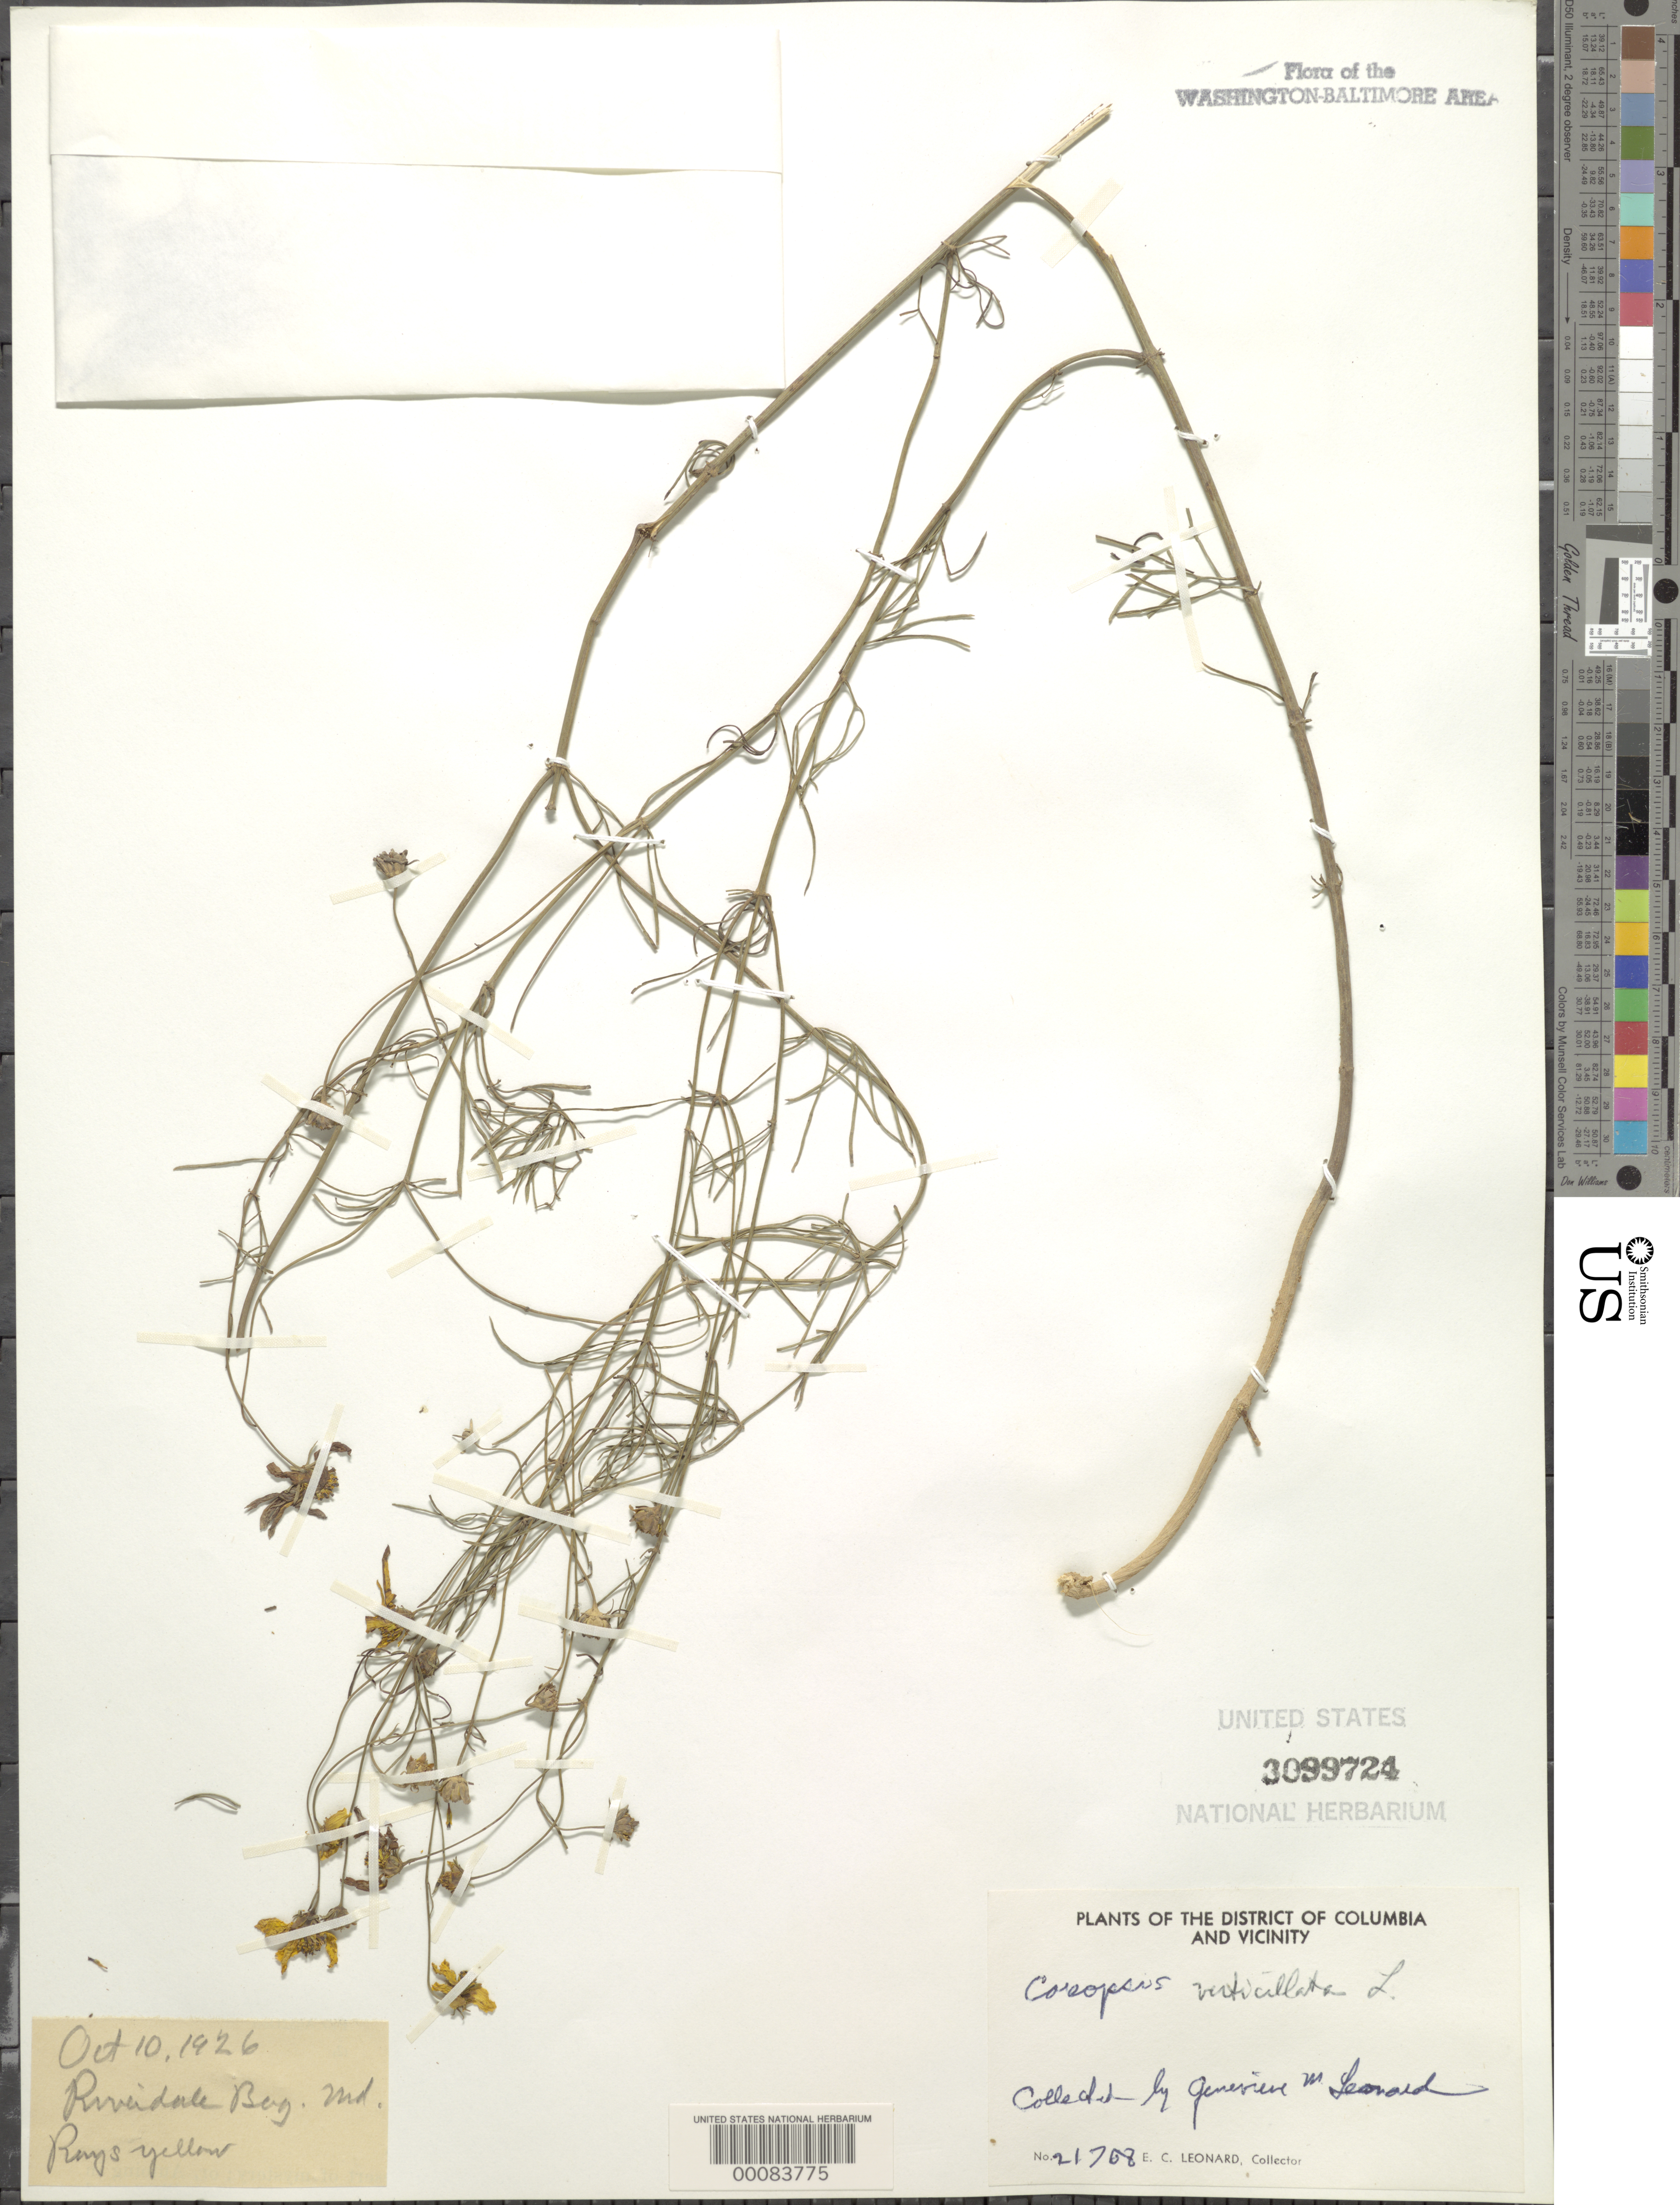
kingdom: Plantae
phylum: Tracheophyta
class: Magnoliopsida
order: Asterales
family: Asteraceae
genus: Coreopsis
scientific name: Coreopsis verticillata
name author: L.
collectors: G. M. Leonard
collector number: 21768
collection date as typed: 10 Oct 1926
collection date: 1926-10-10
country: United States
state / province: Maryland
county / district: Prince George's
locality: Riverdale Bog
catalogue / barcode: US 3099724